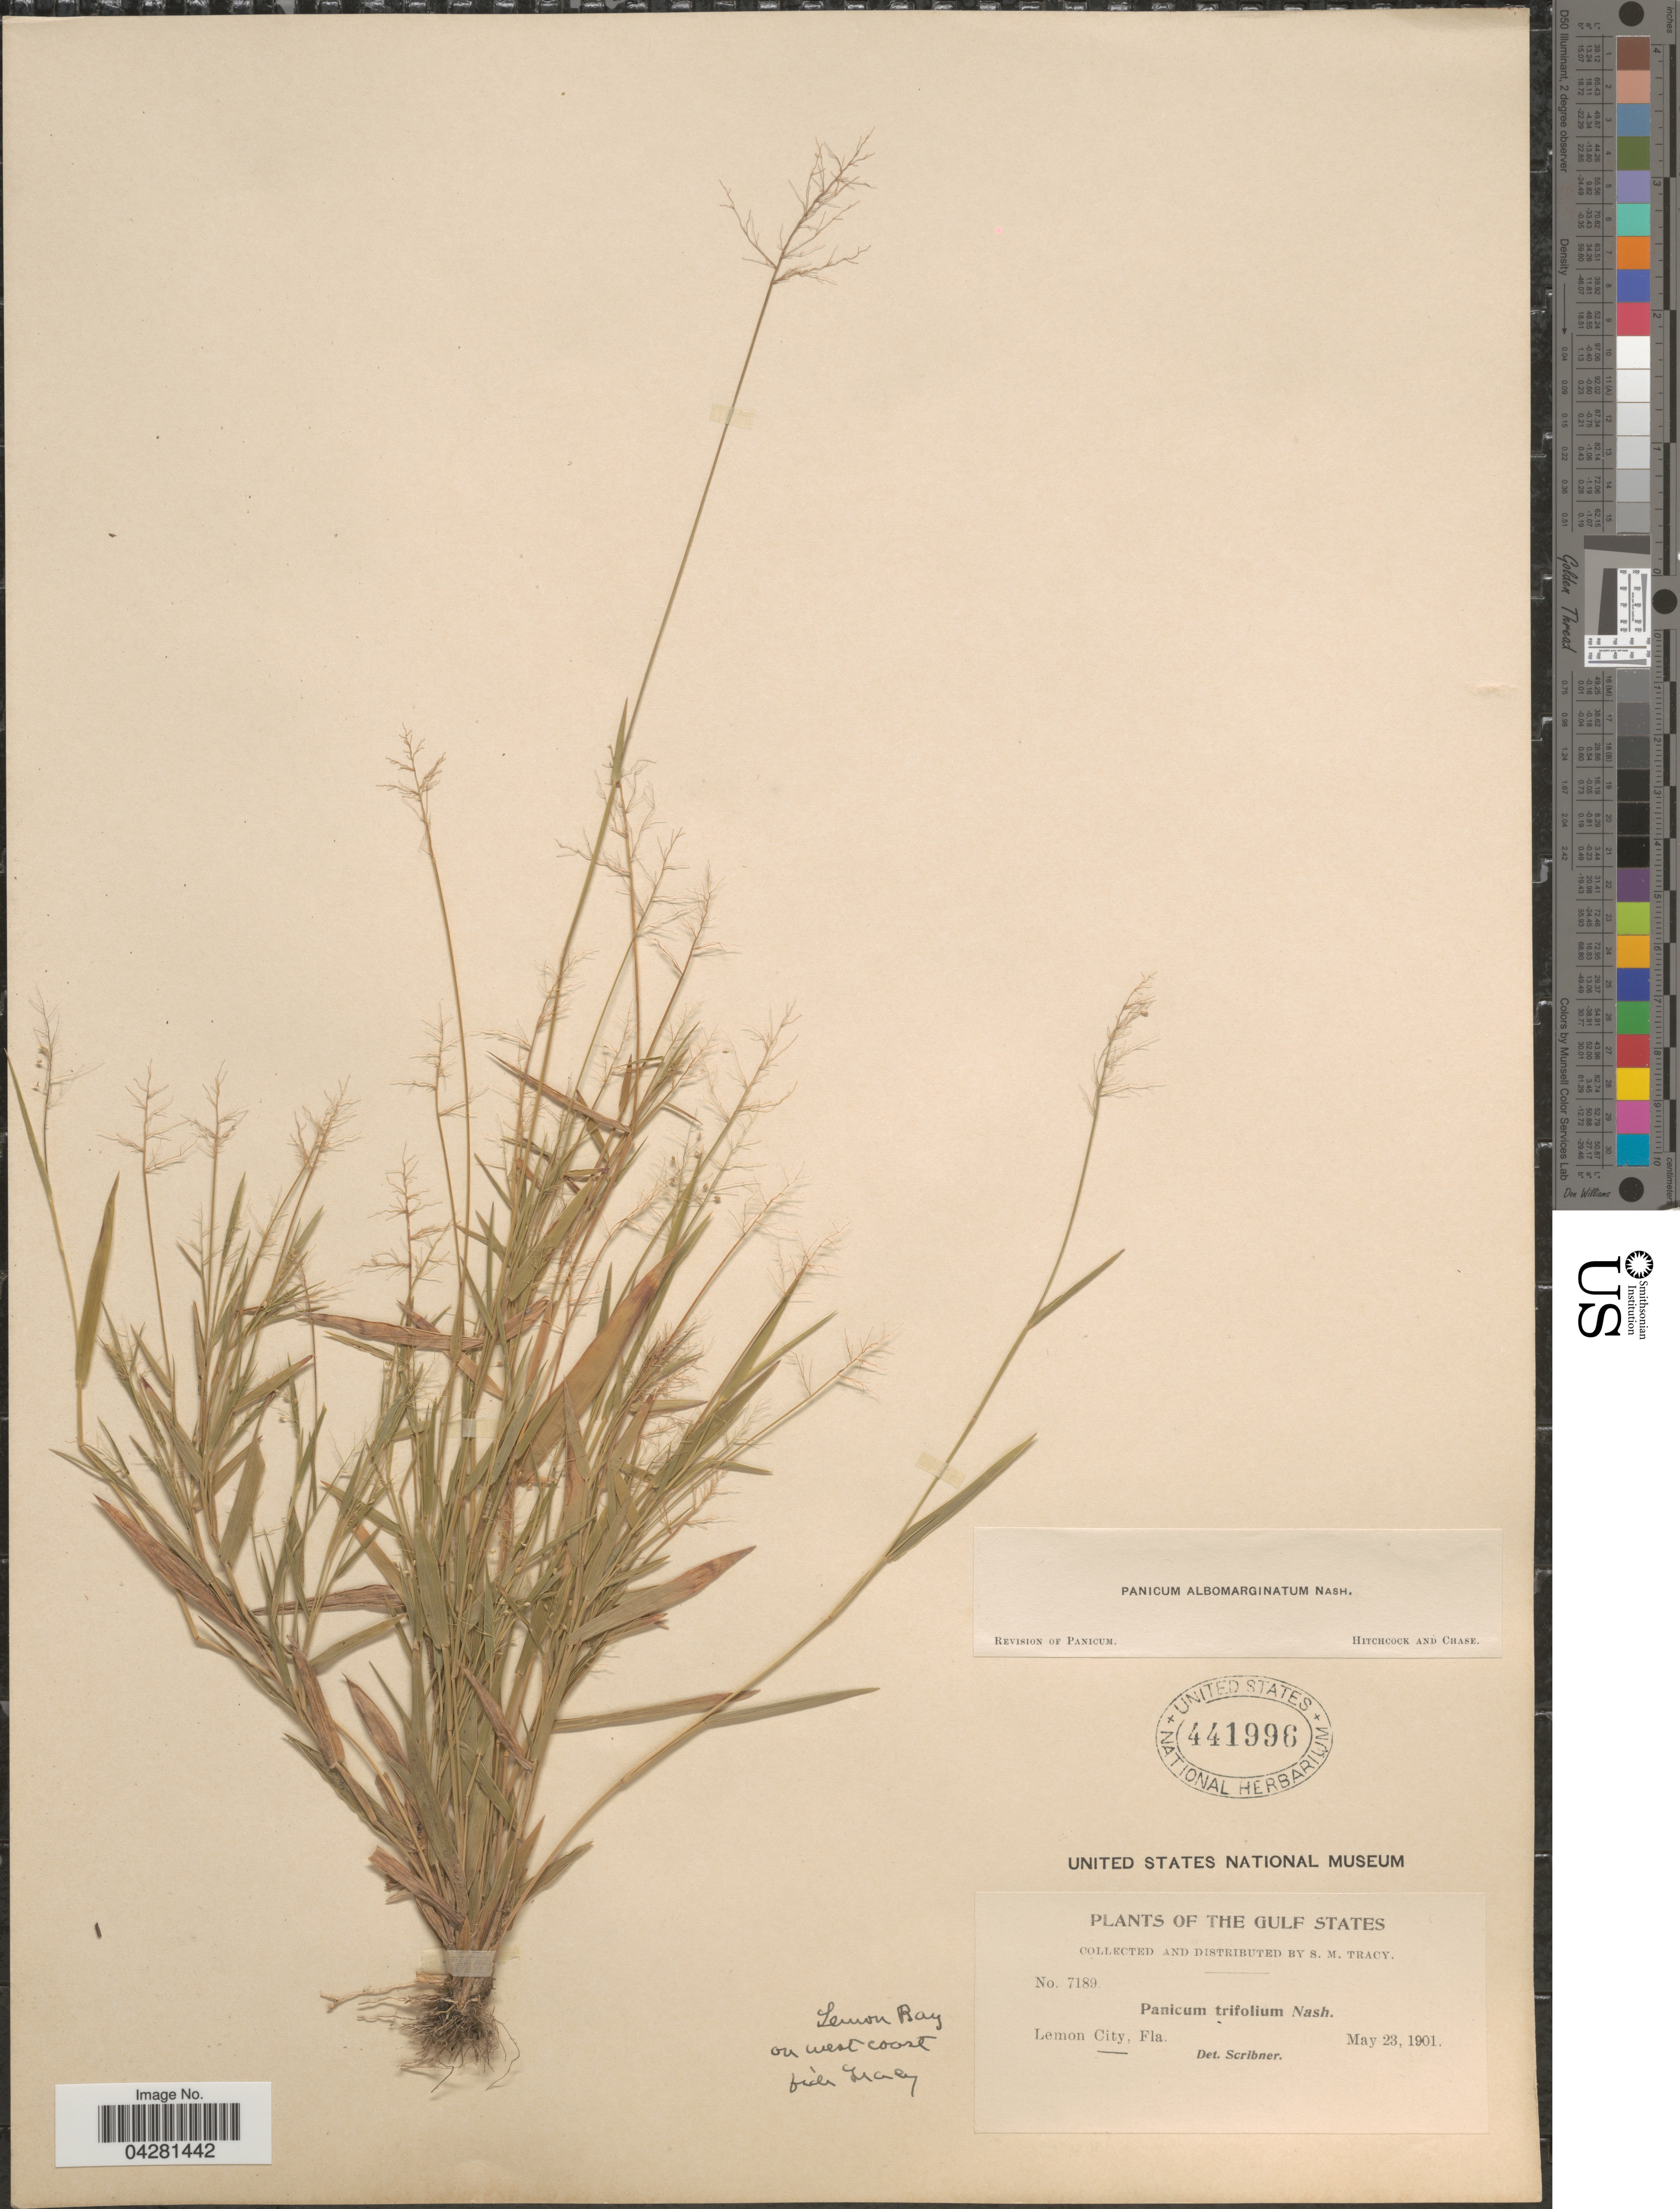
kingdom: Plantae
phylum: Tracheophyta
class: Liliopsida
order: Poales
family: Poaceae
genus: Dichanthelium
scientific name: Dichanthelium dichotomum var. unciphyllum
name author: (Trin.) Davidse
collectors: S. M. Tracy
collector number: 7189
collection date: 1901-05-23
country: United States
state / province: Florida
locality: Gulf States. Lemon City. Lemon Bay on west coast.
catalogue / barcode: US 441996